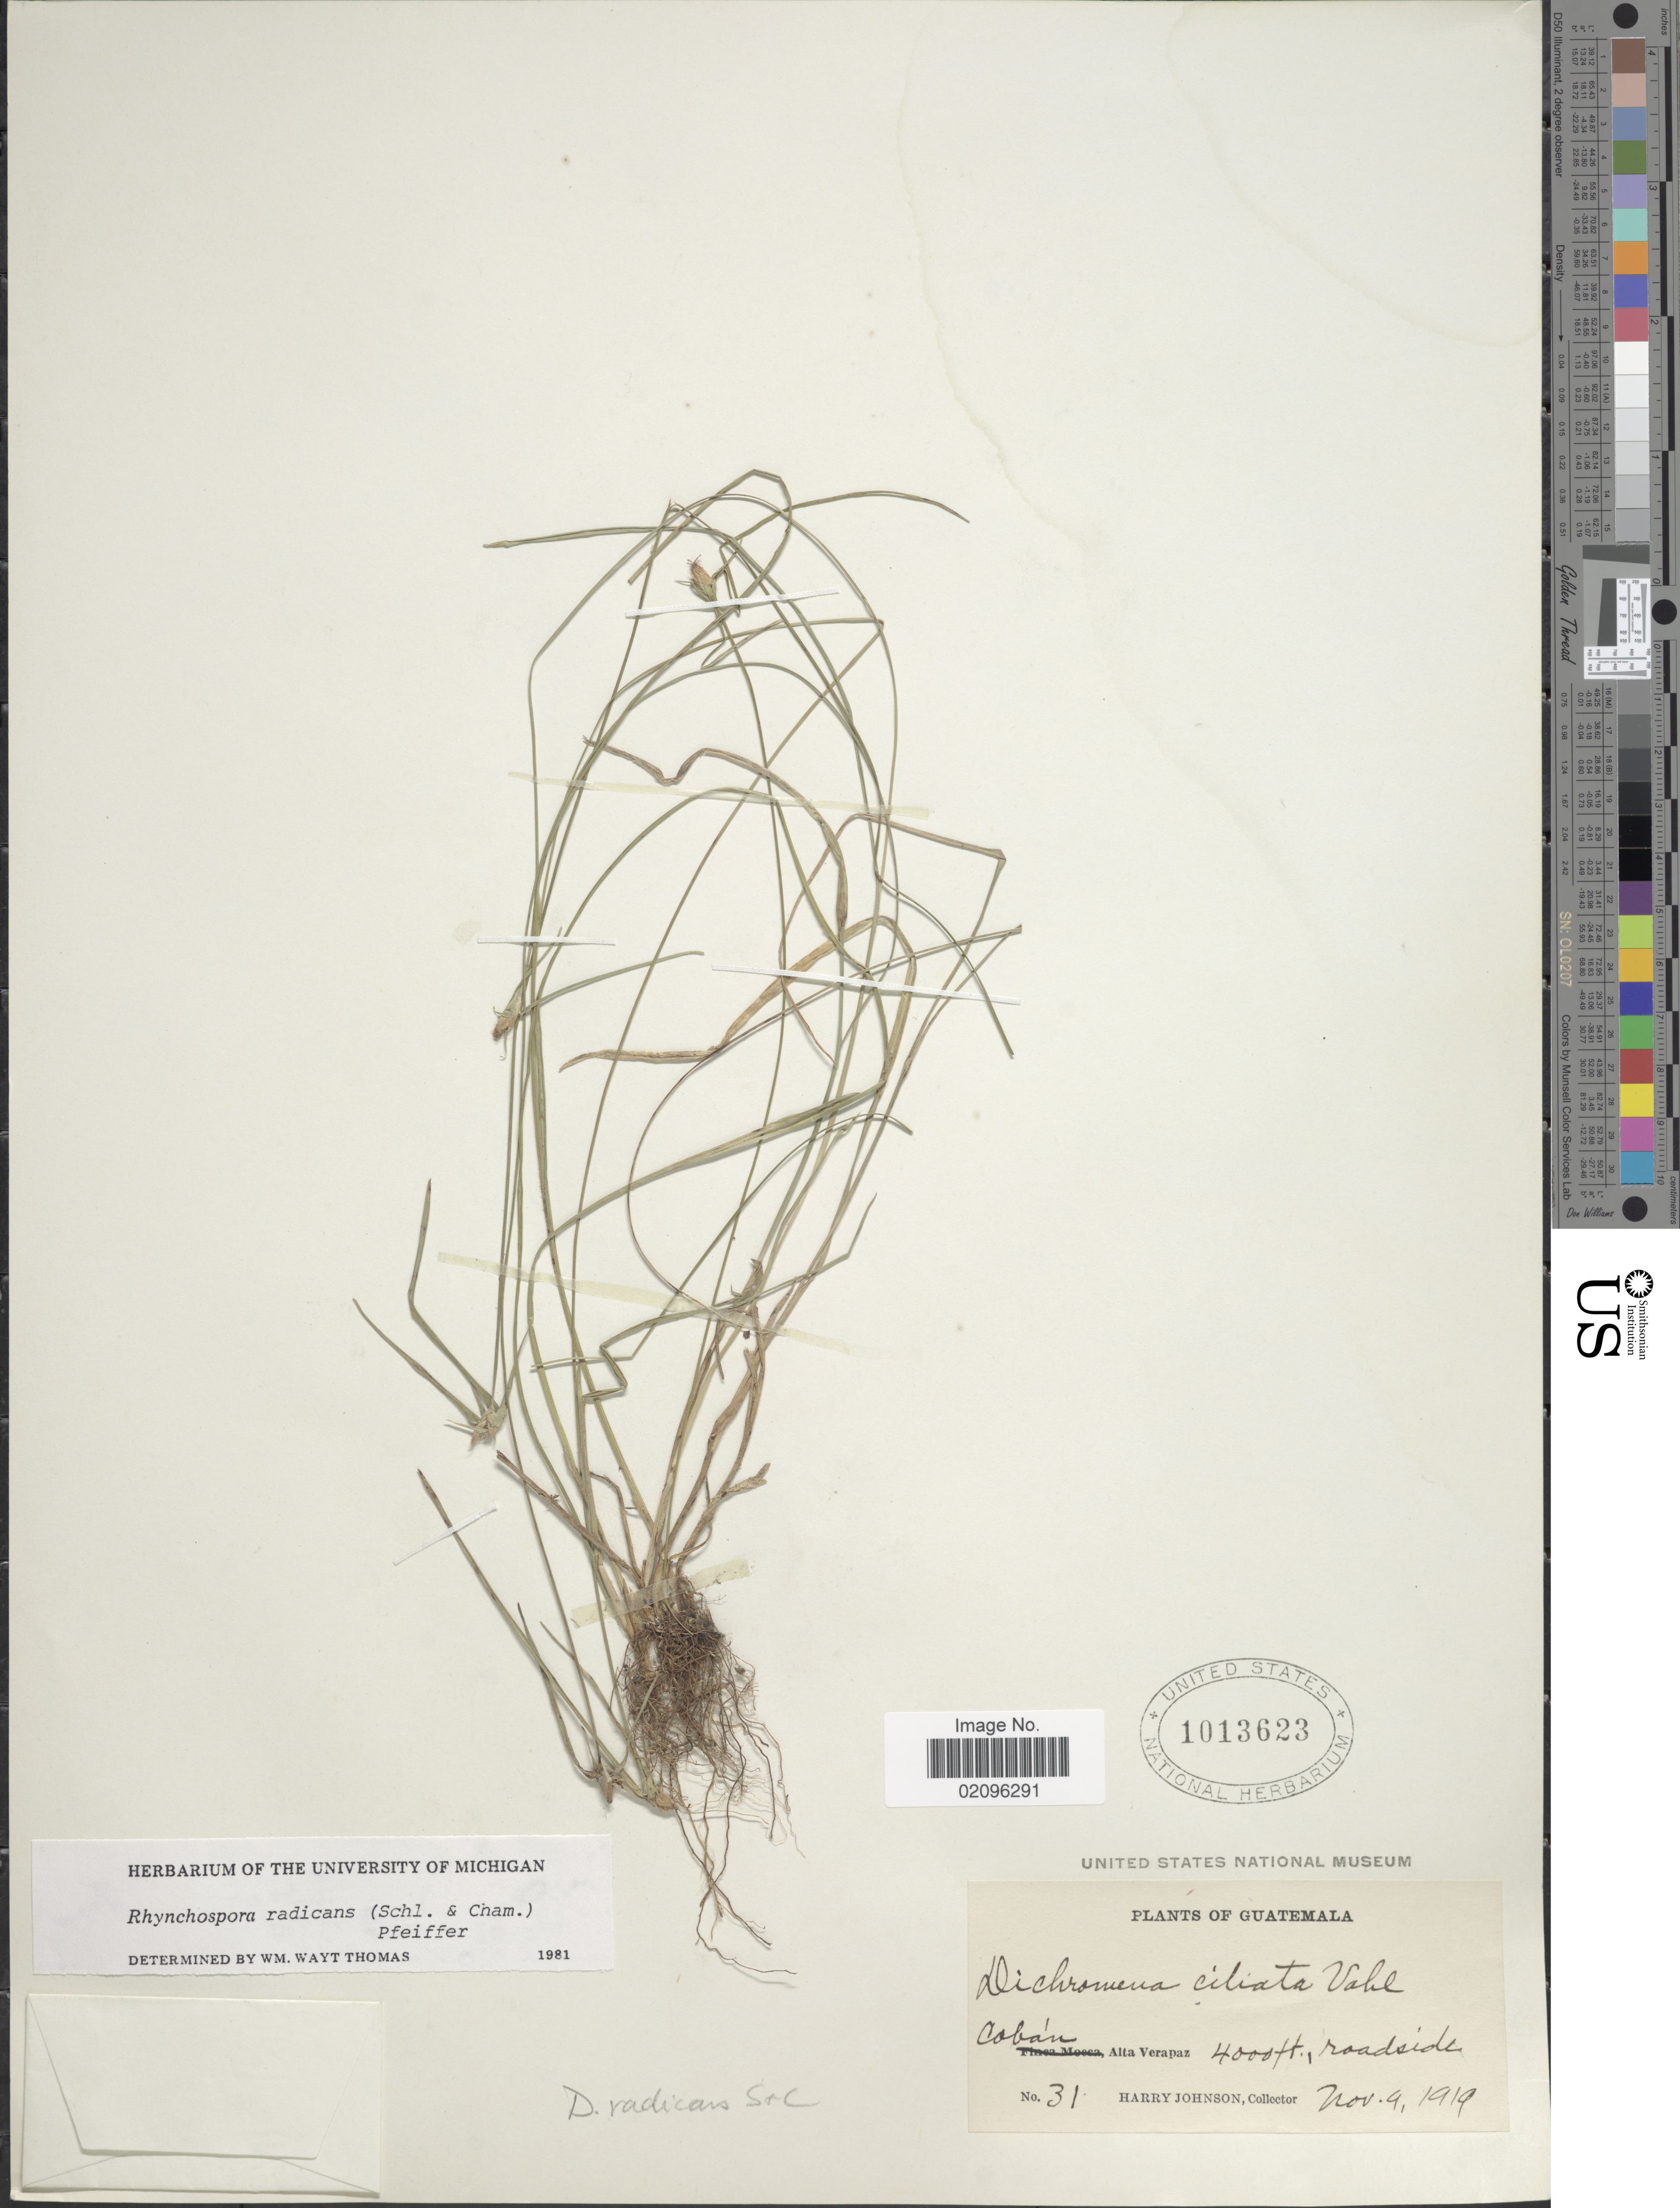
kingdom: Plantae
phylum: Tracheophyta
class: Liliopsida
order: Poales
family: Cyperaceae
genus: Rhynchospora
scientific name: Rhynchospora radicans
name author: (Schltdl. & Cham.) H. Pfeiff.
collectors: H. Johnson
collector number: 31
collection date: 1919-11-09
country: Guatemala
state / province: Alta Verapaz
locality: Coban , Alta Verapaz,. Roadside. Guatemala.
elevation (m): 1219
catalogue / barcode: US 1013623